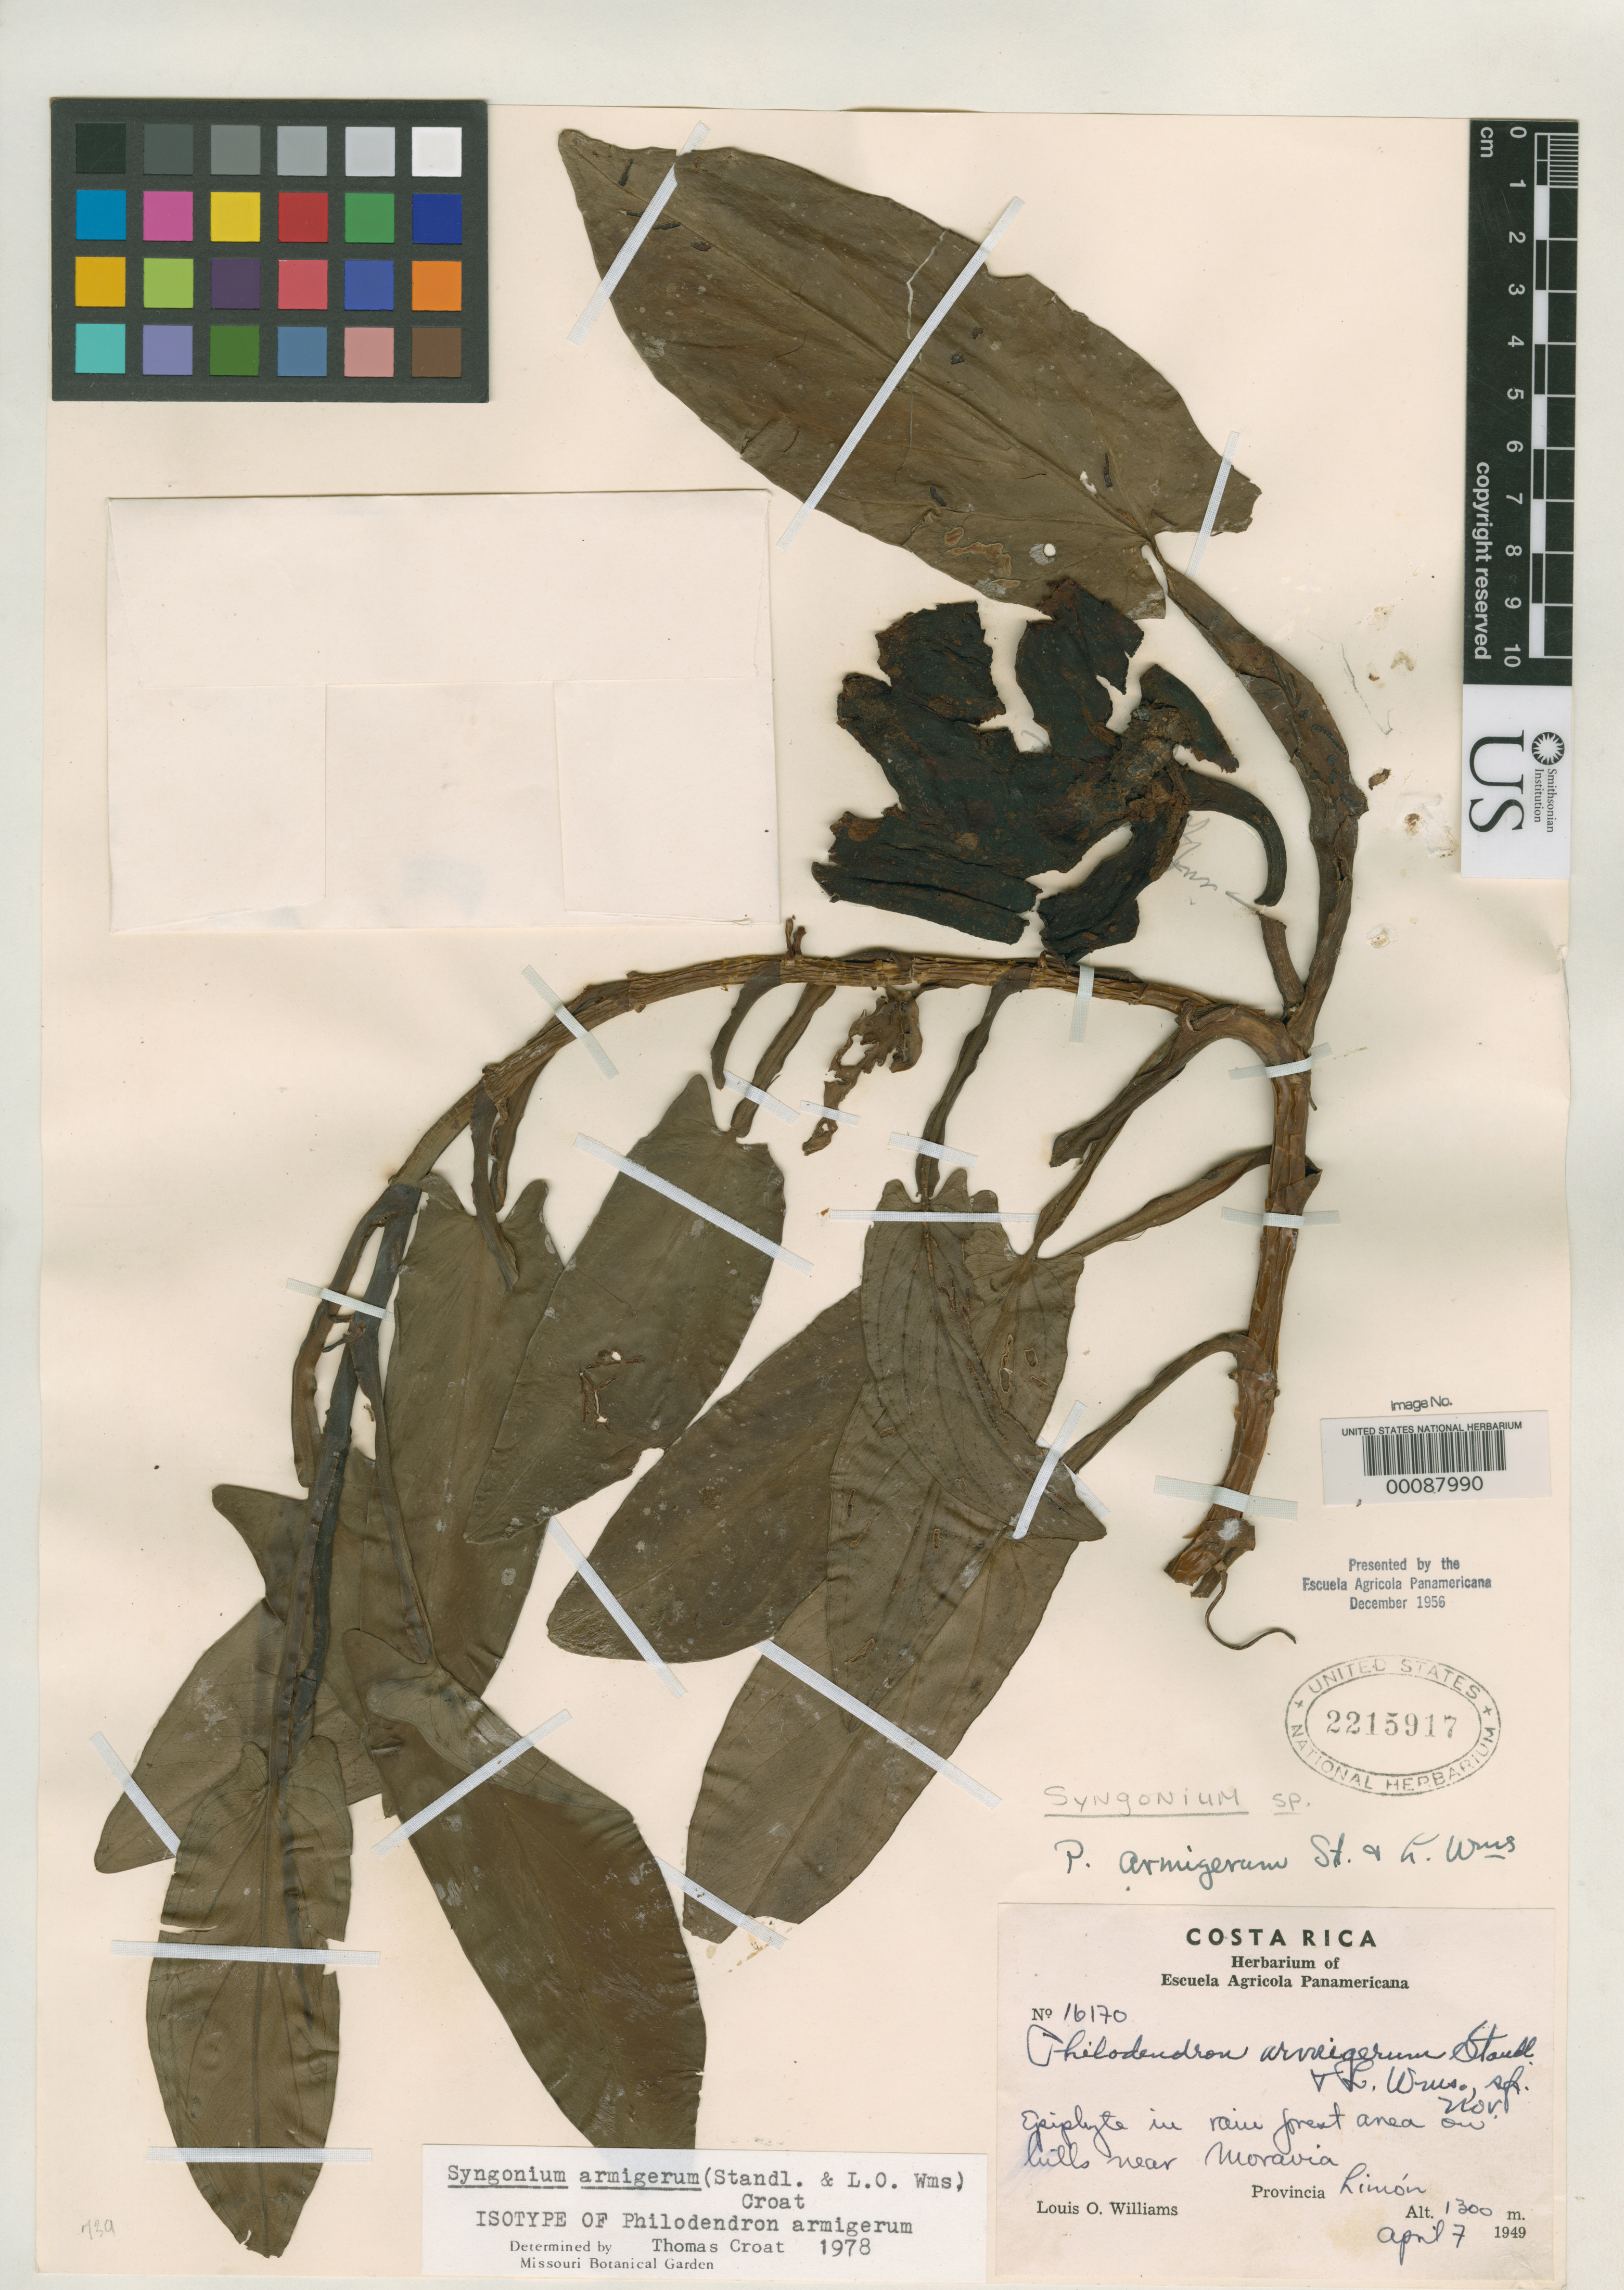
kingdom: Plantae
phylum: Tracheophyta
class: Liliopsida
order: Alismatales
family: Araceae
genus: Philodendron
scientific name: Philodendron armigerum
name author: Standl. & L.O. Williams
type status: Holotype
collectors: L. O. Williams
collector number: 16170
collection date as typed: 07 Apr 1949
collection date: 1949-04-07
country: Costa Rica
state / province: Limón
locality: Near Moravia.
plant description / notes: "Presented by the Escuela Agricola Panamericana December 1956." Holotype, transferred from EAP to US (see Dorr et al. 2009, Taxon 58: 993-1001).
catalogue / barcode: US 2215917